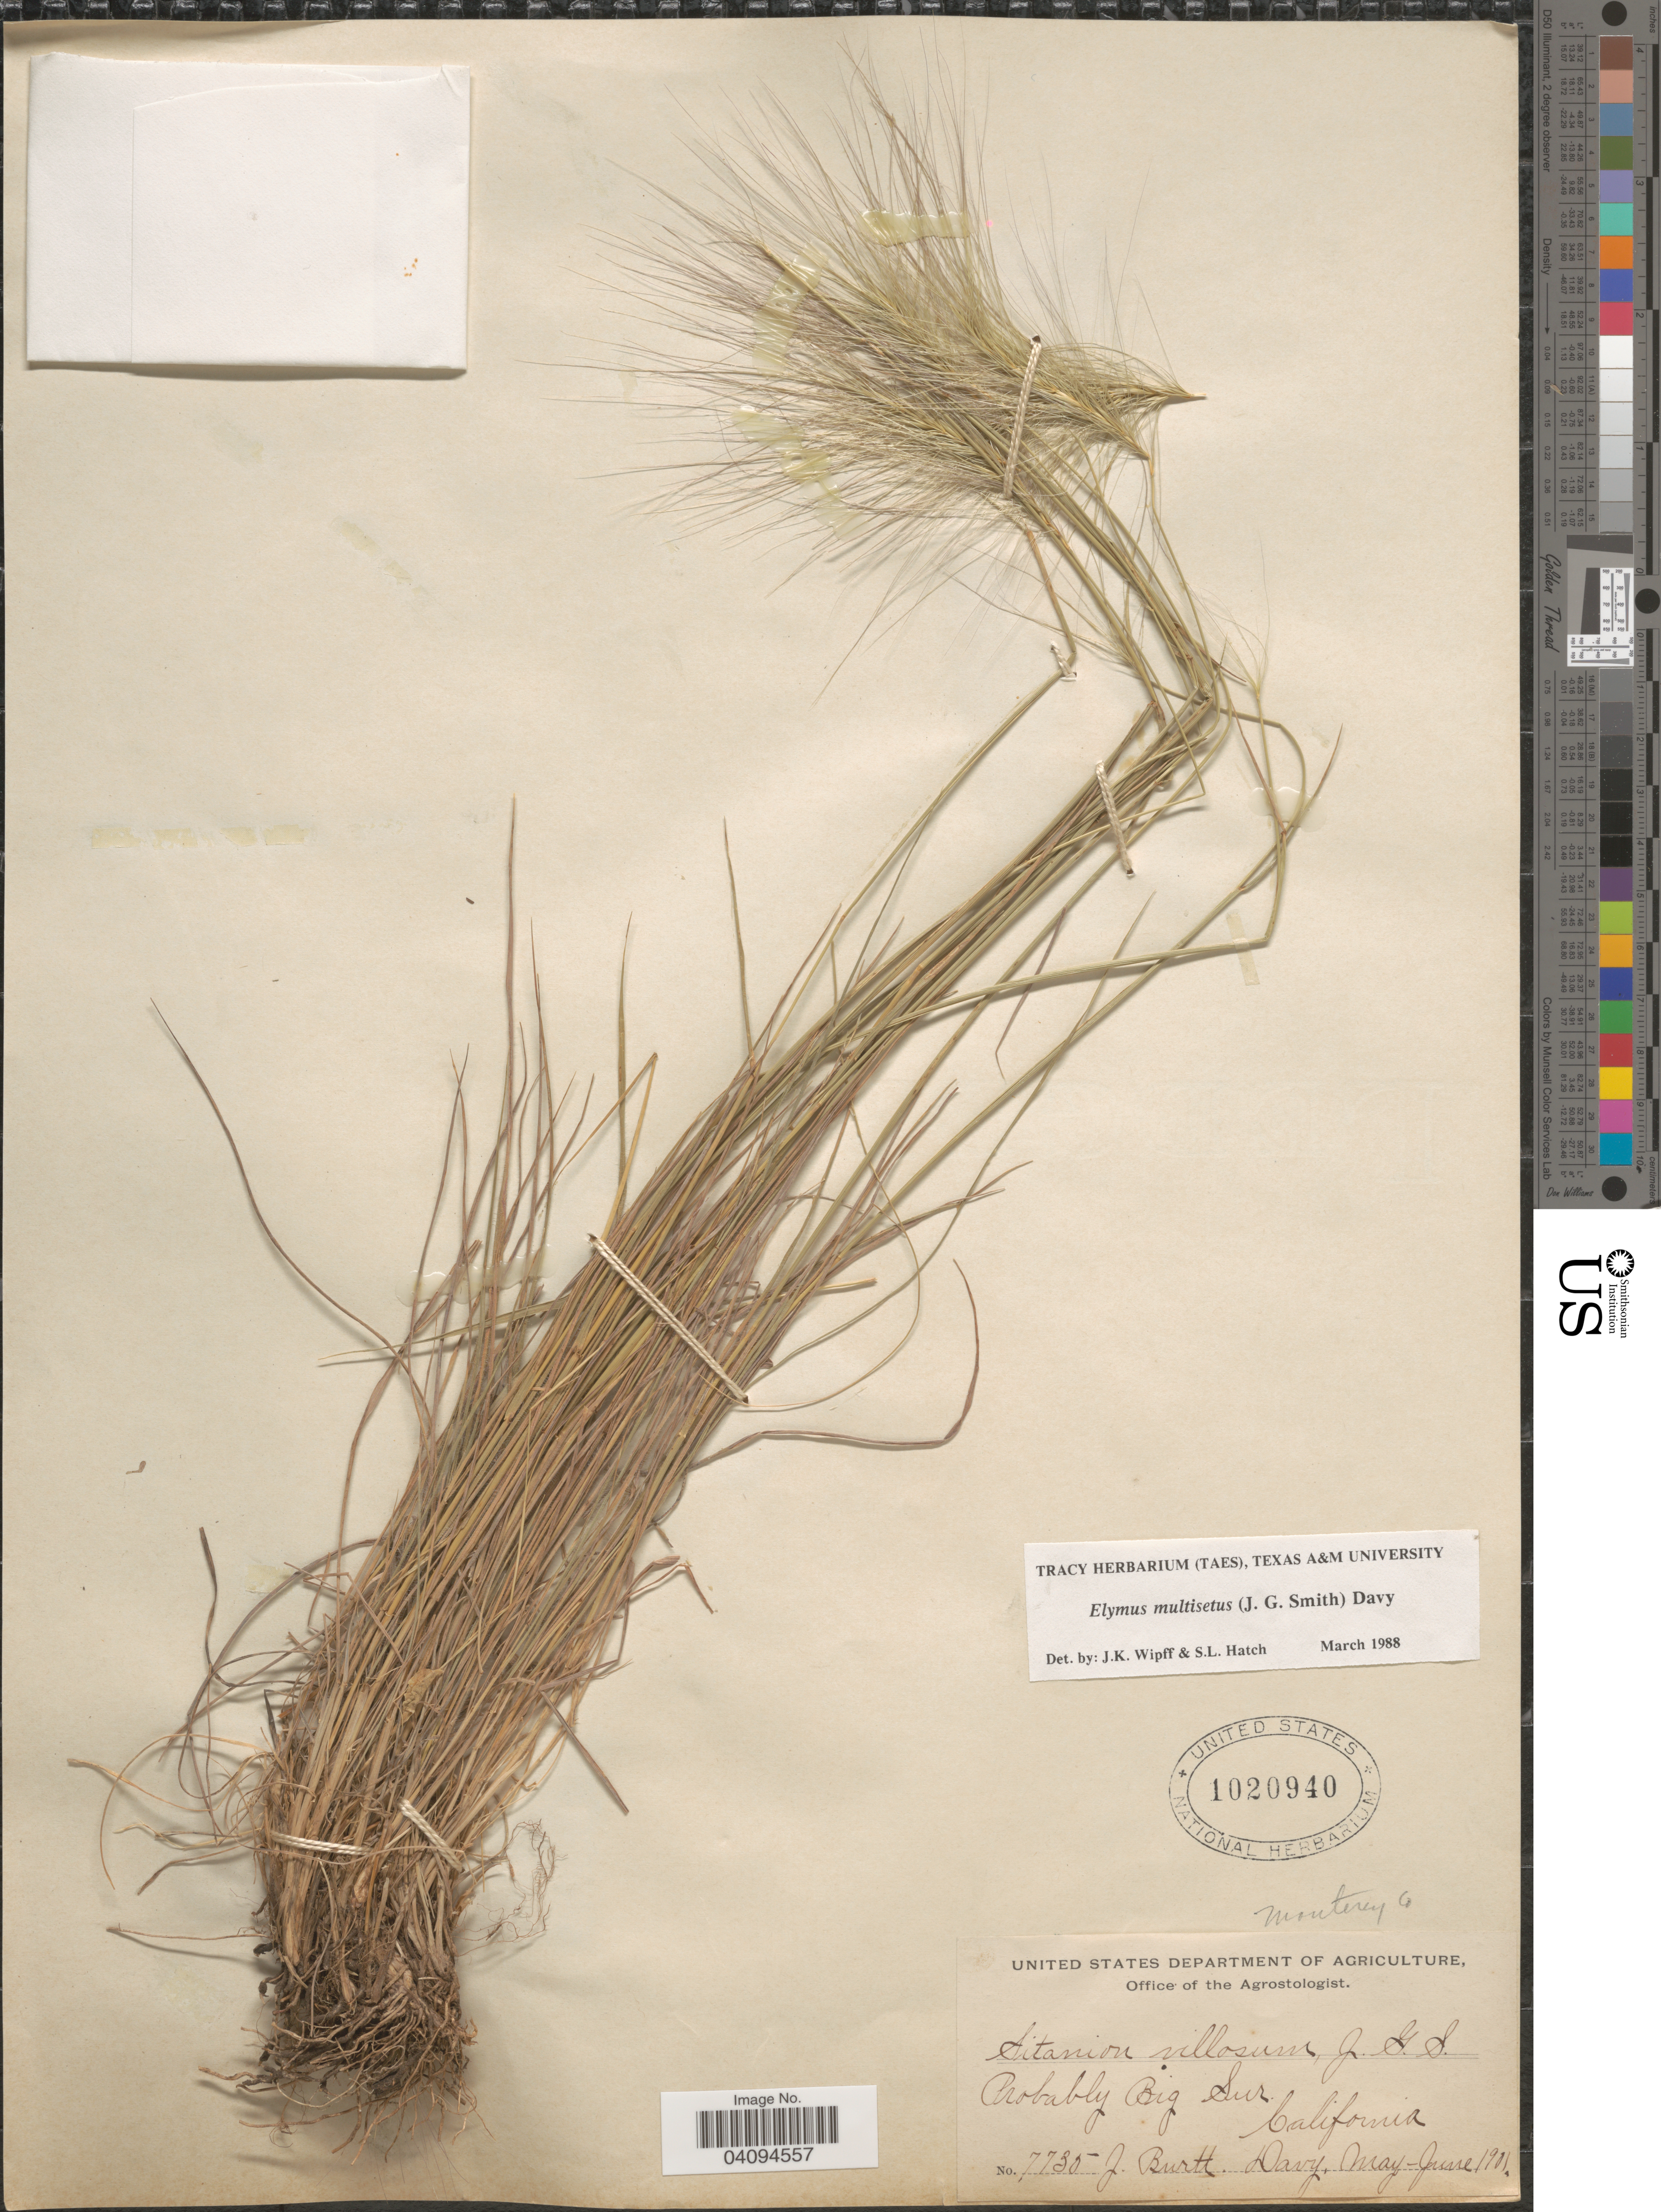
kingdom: Plantae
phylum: Tracheophyta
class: Liliopsida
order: Poales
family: Poaceae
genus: Elymus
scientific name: Elymus multisetus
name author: (J.G. Sm.) Burtt Davy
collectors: J. Burtt Davy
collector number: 7735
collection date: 1901-05/1901-06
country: United States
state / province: California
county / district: Monterey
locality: Monterey Co. Probably Big Sur.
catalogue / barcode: US 1020940